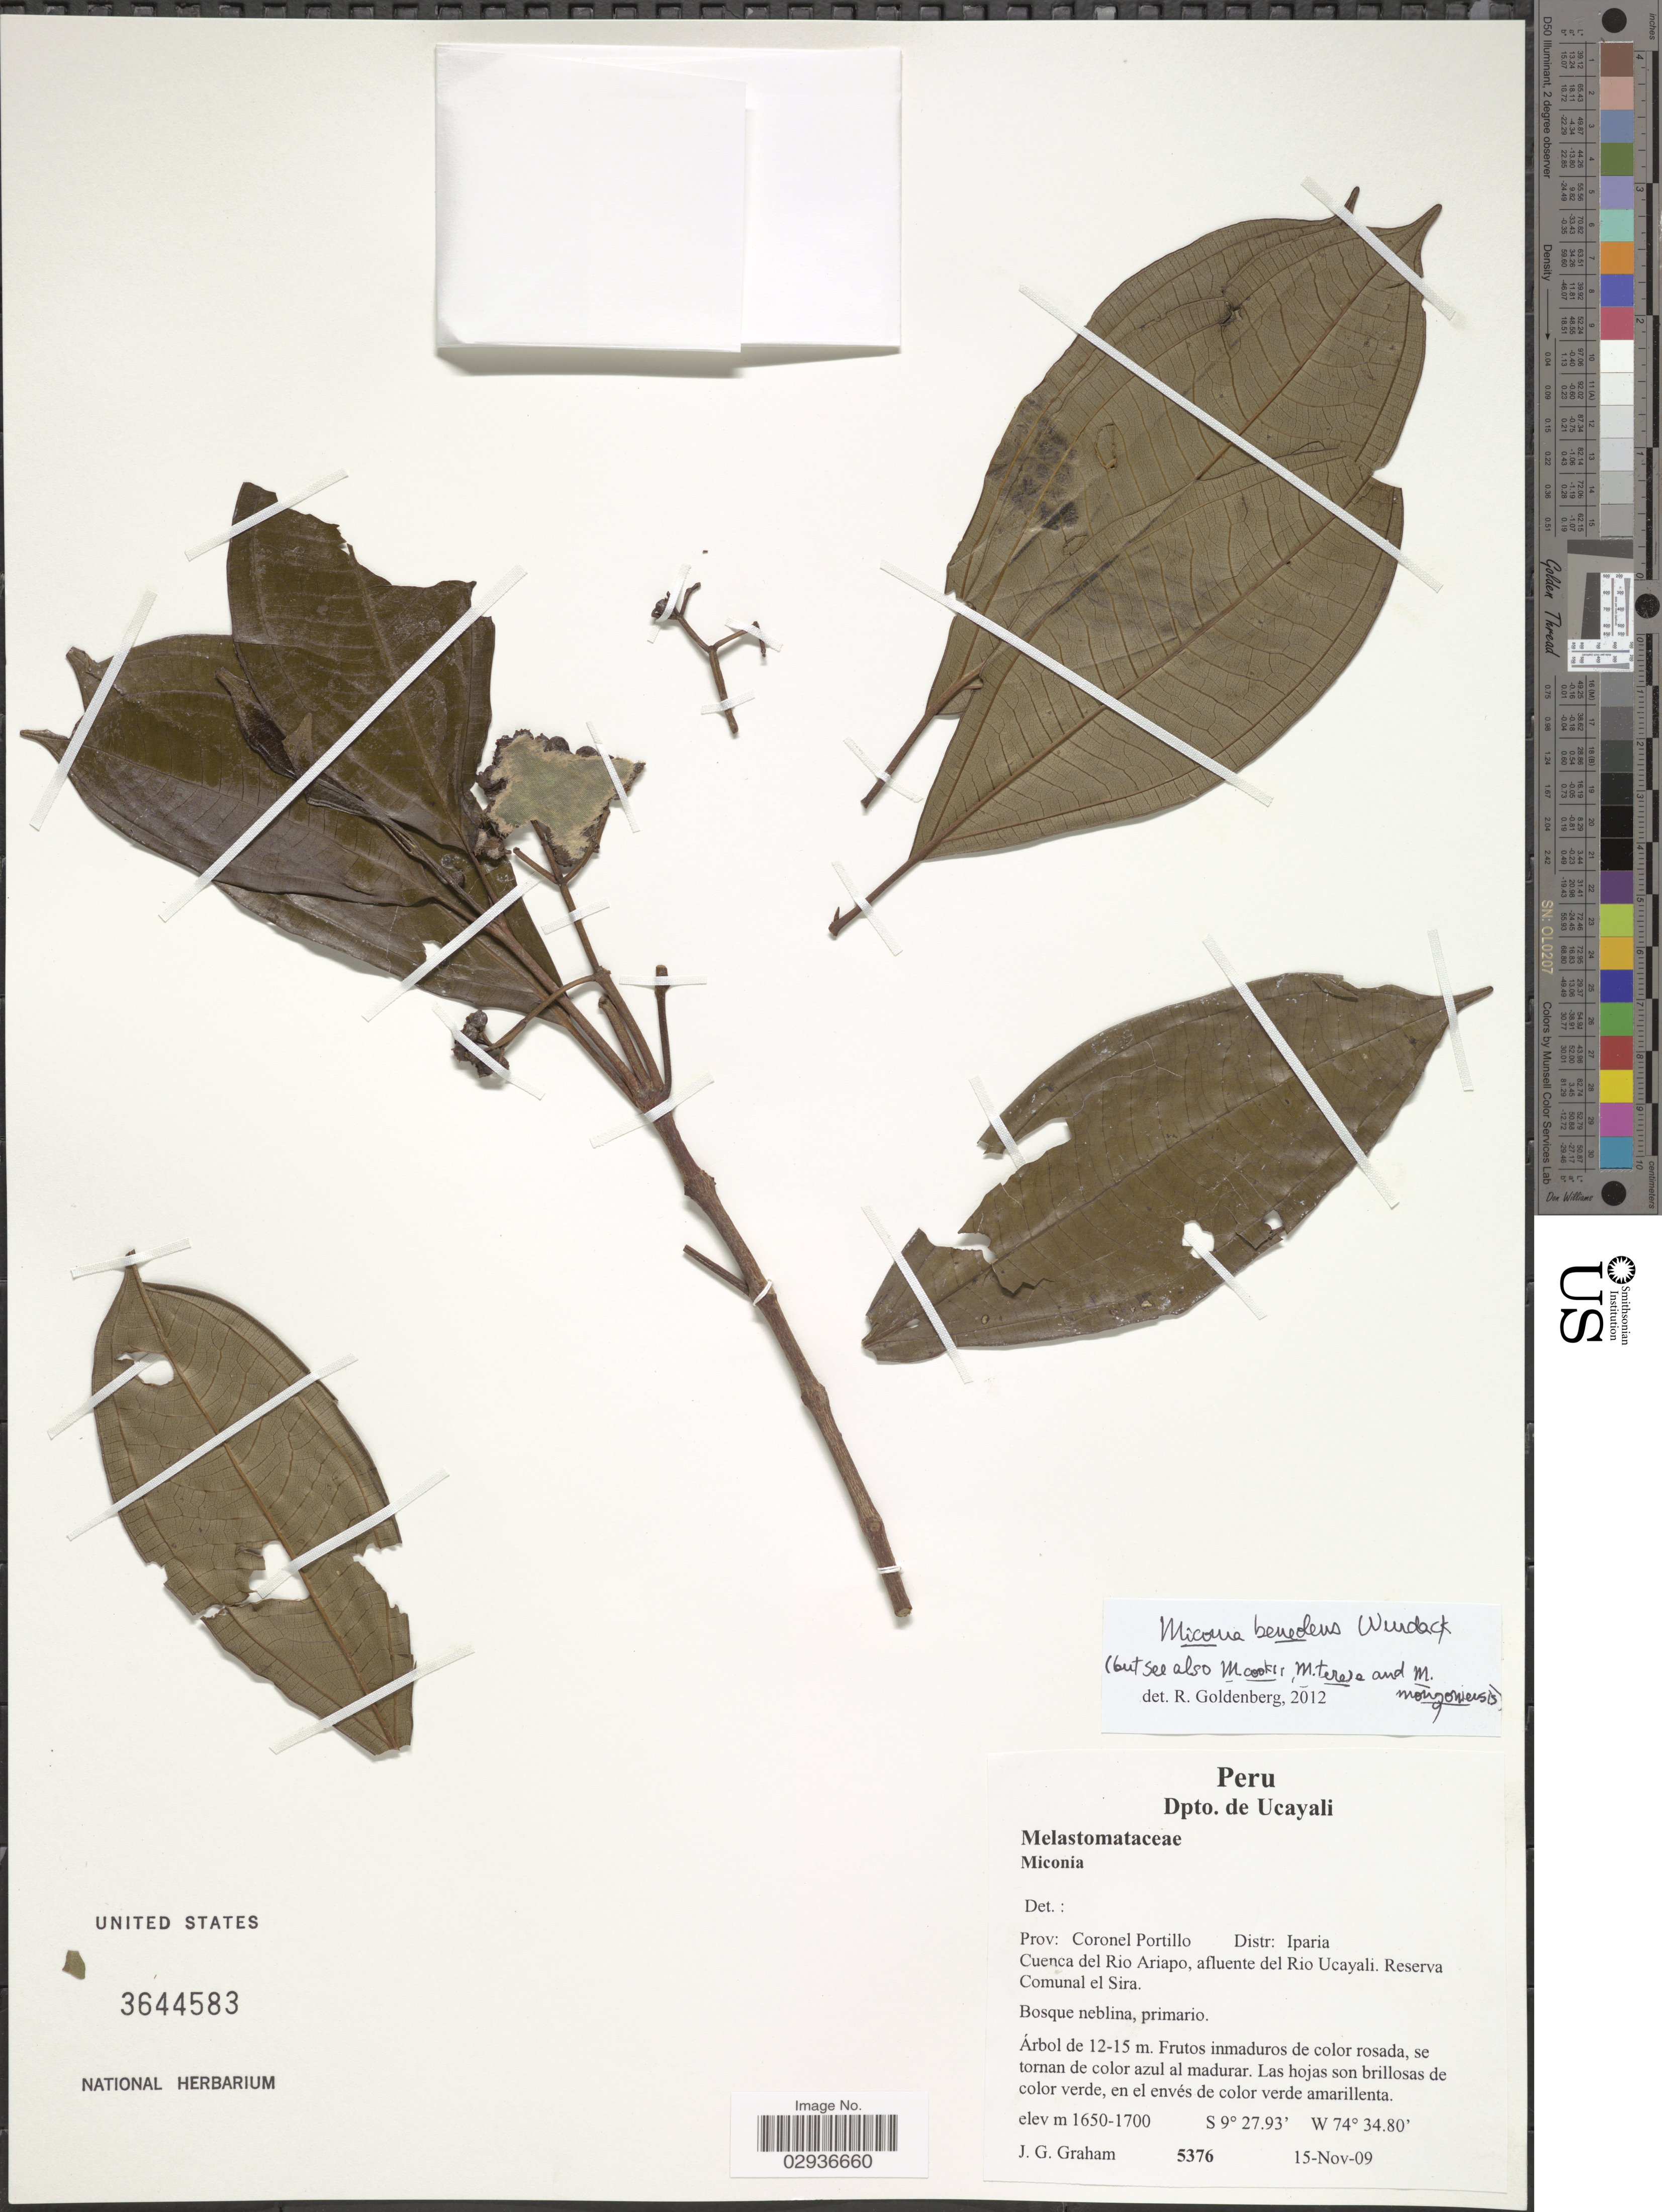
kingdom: Plantae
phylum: Tracheophyta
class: Magnoliopsida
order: Myrtales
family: Melastomataceae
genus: Miconia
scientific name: Miconia beneolens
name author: Wurdack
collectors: J. Graham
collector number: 5376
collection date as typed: Transcribed d/m/y: 15/11/9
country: Peru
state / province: Ucayali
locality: Dpto. de Ucayali, Prov. Coronel Portillo, Distr. Iparia, Cuenca del Rio Ariapo, afluente del Rio Ucayali. Reserva Comunal el Sira.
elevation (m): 1650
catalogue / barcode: US 3644583